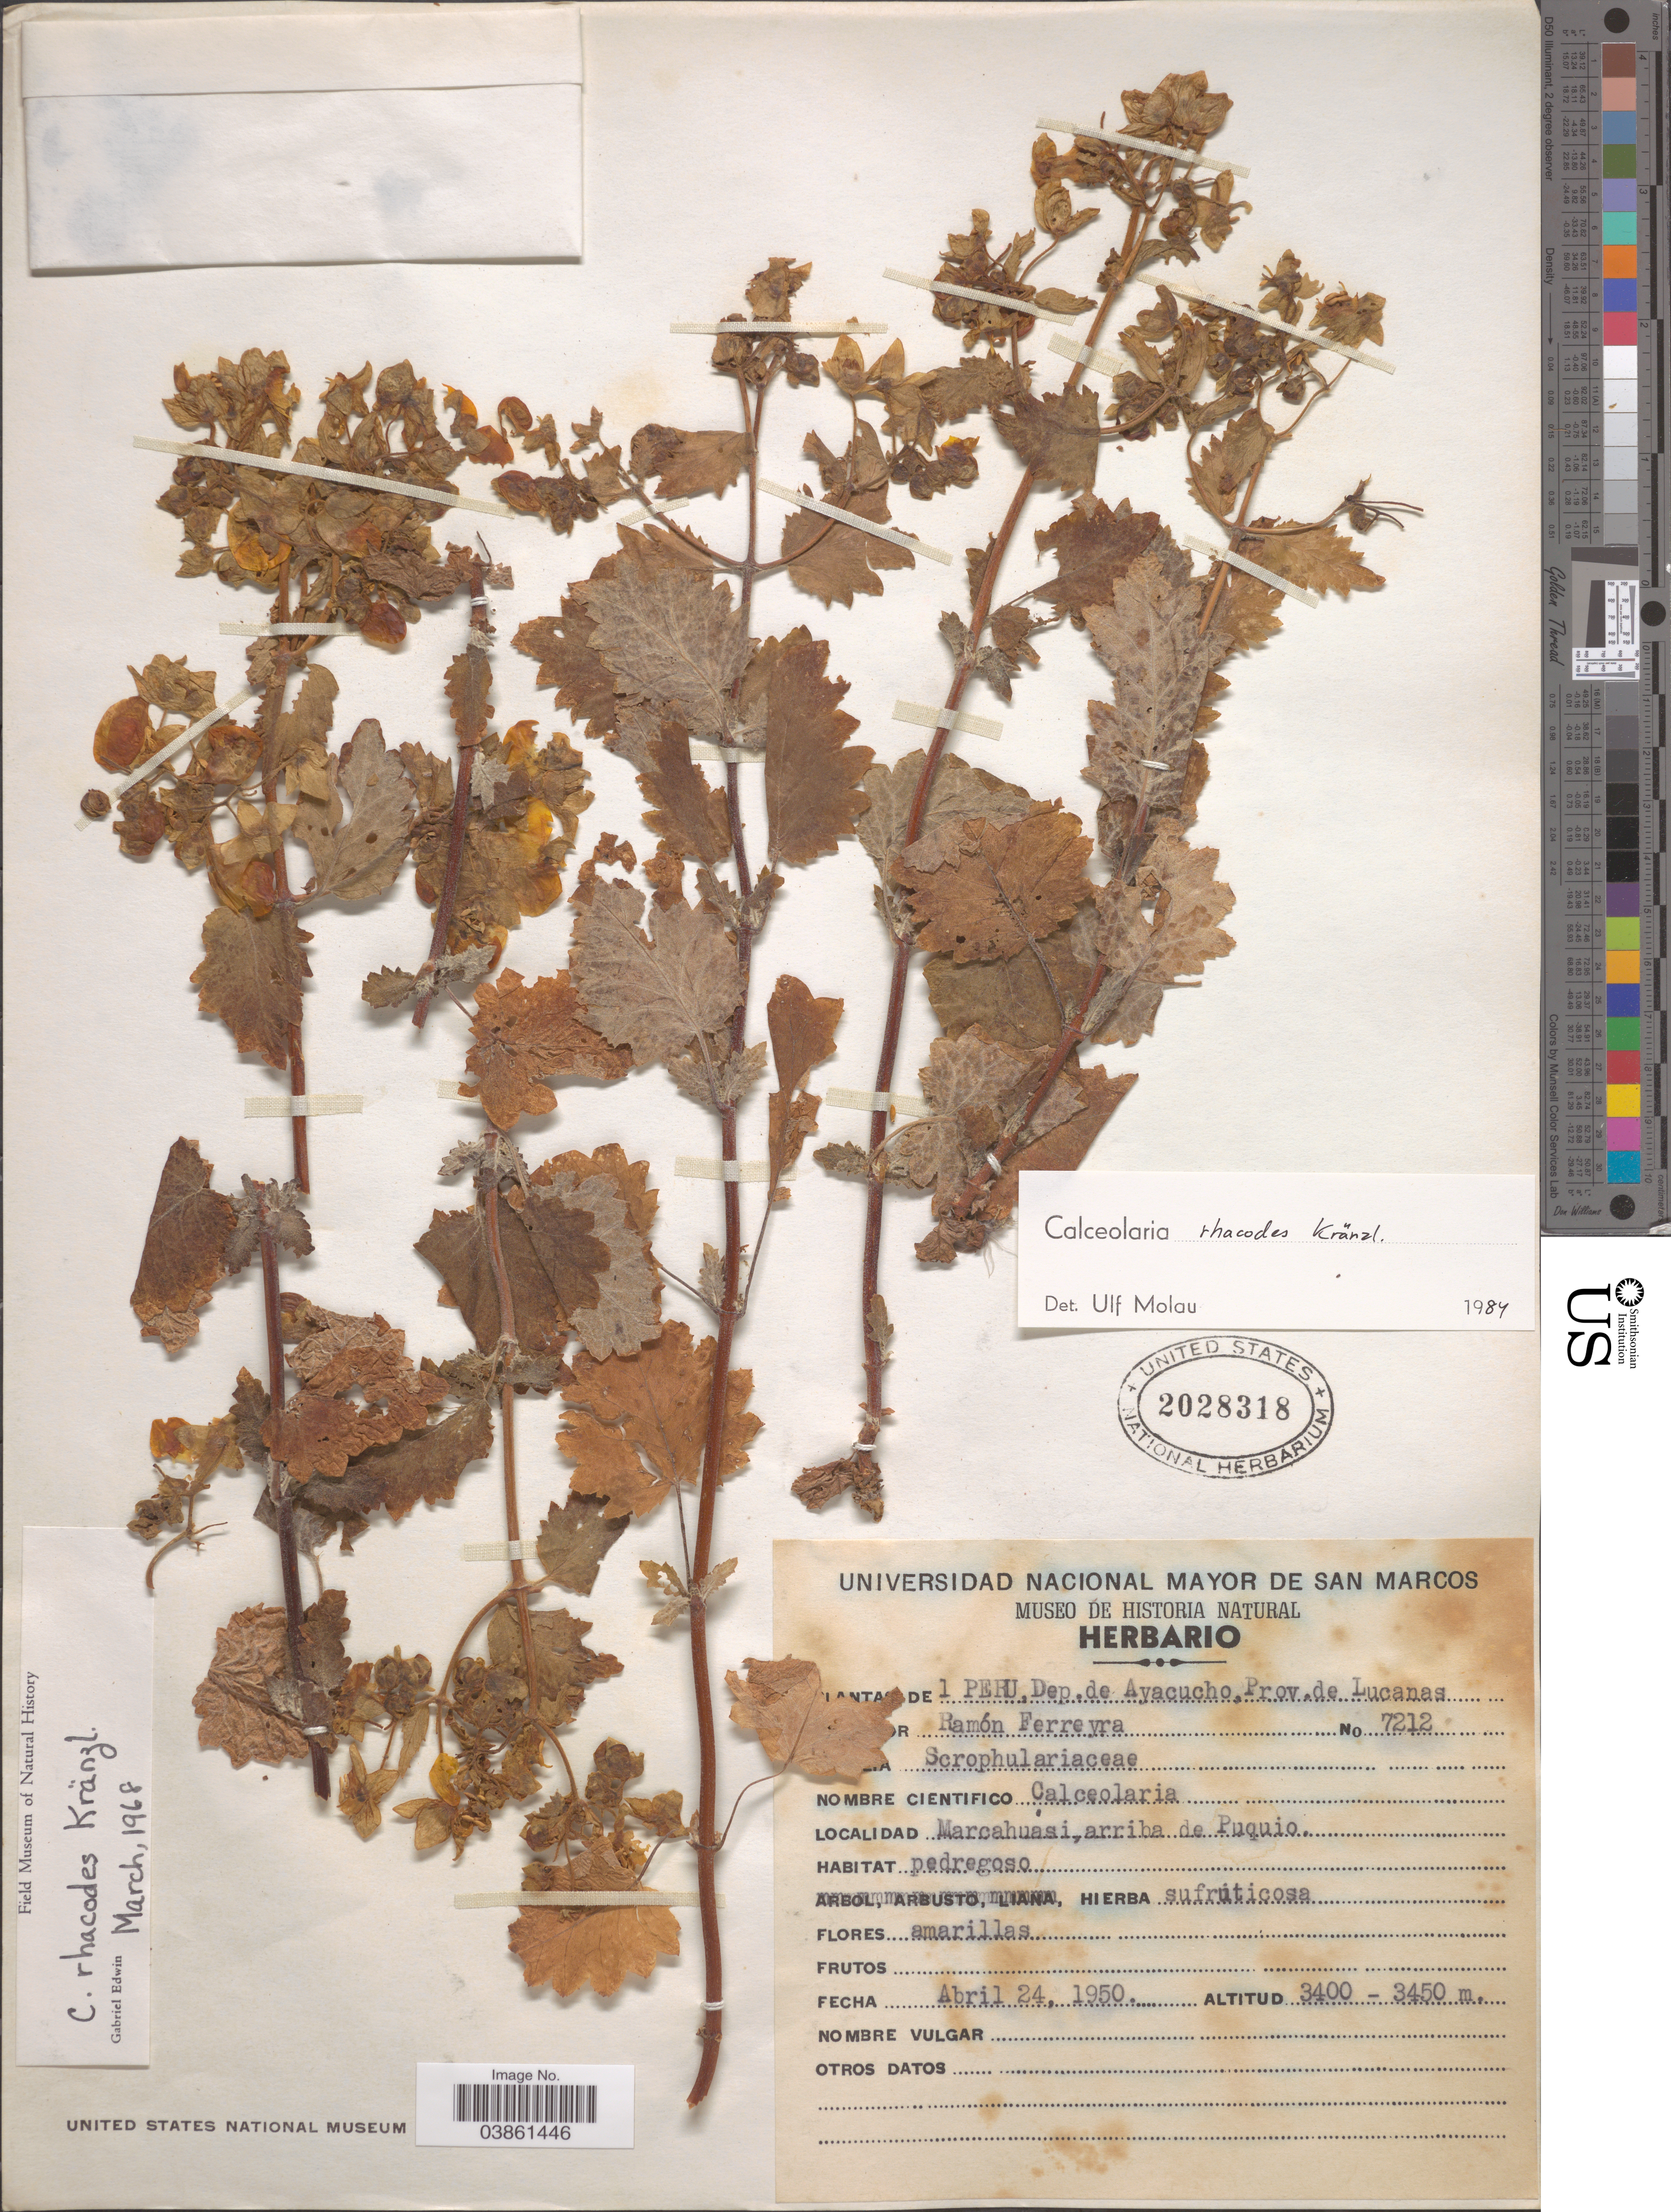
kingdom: Plantae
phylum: Tracheophyta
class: Magnoliopsida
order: Lamiales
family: Calceolariaceae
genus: Calceolaria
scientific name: Calceolaria rhacodes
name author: Kraenzl.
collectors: R. A. Ferreyra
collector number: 7212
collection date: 1950-04-24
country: Peru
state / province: Ayacucho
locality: Dep. de Ayacucho. Prov. de Lucanas. Marcahuasi, arriba de Puquio.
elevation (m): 3400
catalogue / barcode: US 2028318